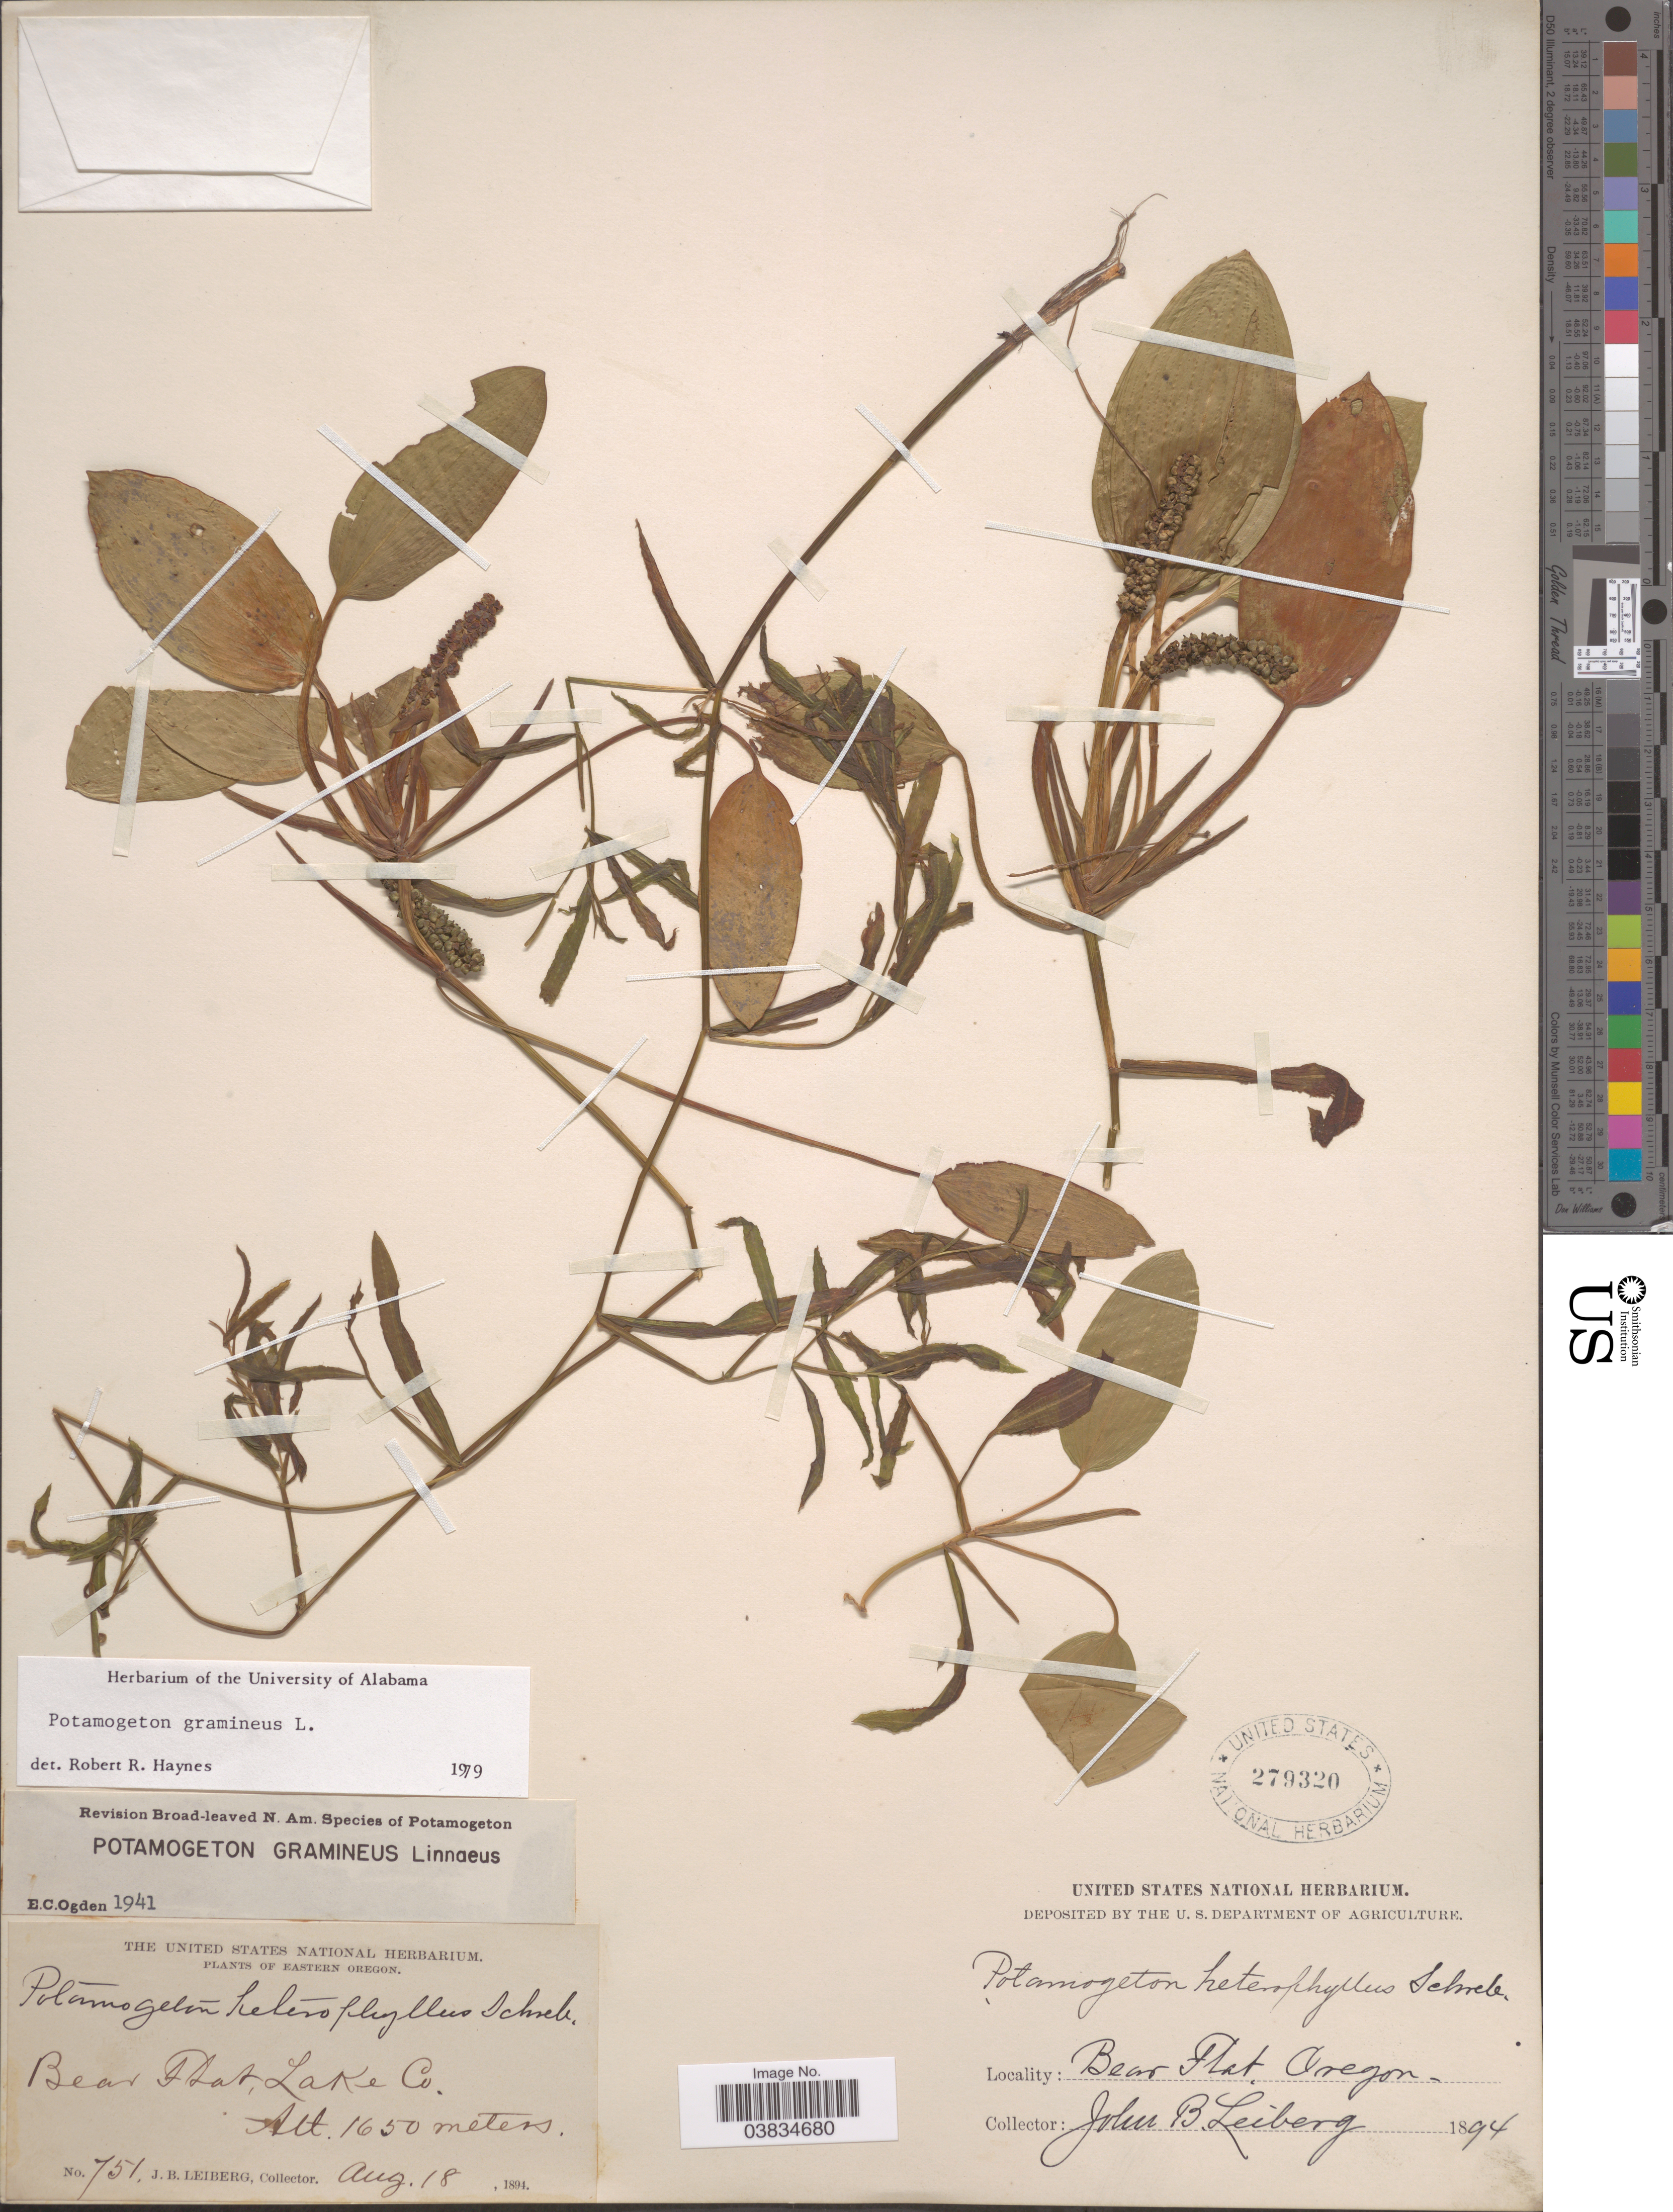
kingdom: Plantae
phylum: Tracheophyta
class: Liliopsida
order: Alismatales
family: Potamogetonaceae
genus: Potamogeton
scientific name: Potamogeton gramineus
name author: L.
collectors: J. B. Leiberg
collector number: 751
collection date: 1894-08-18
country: United States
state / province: Oregon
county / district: Lake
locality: Eastern Oregon. Bear Flat, Lake Co.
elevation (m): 1650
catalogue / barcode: US 279320